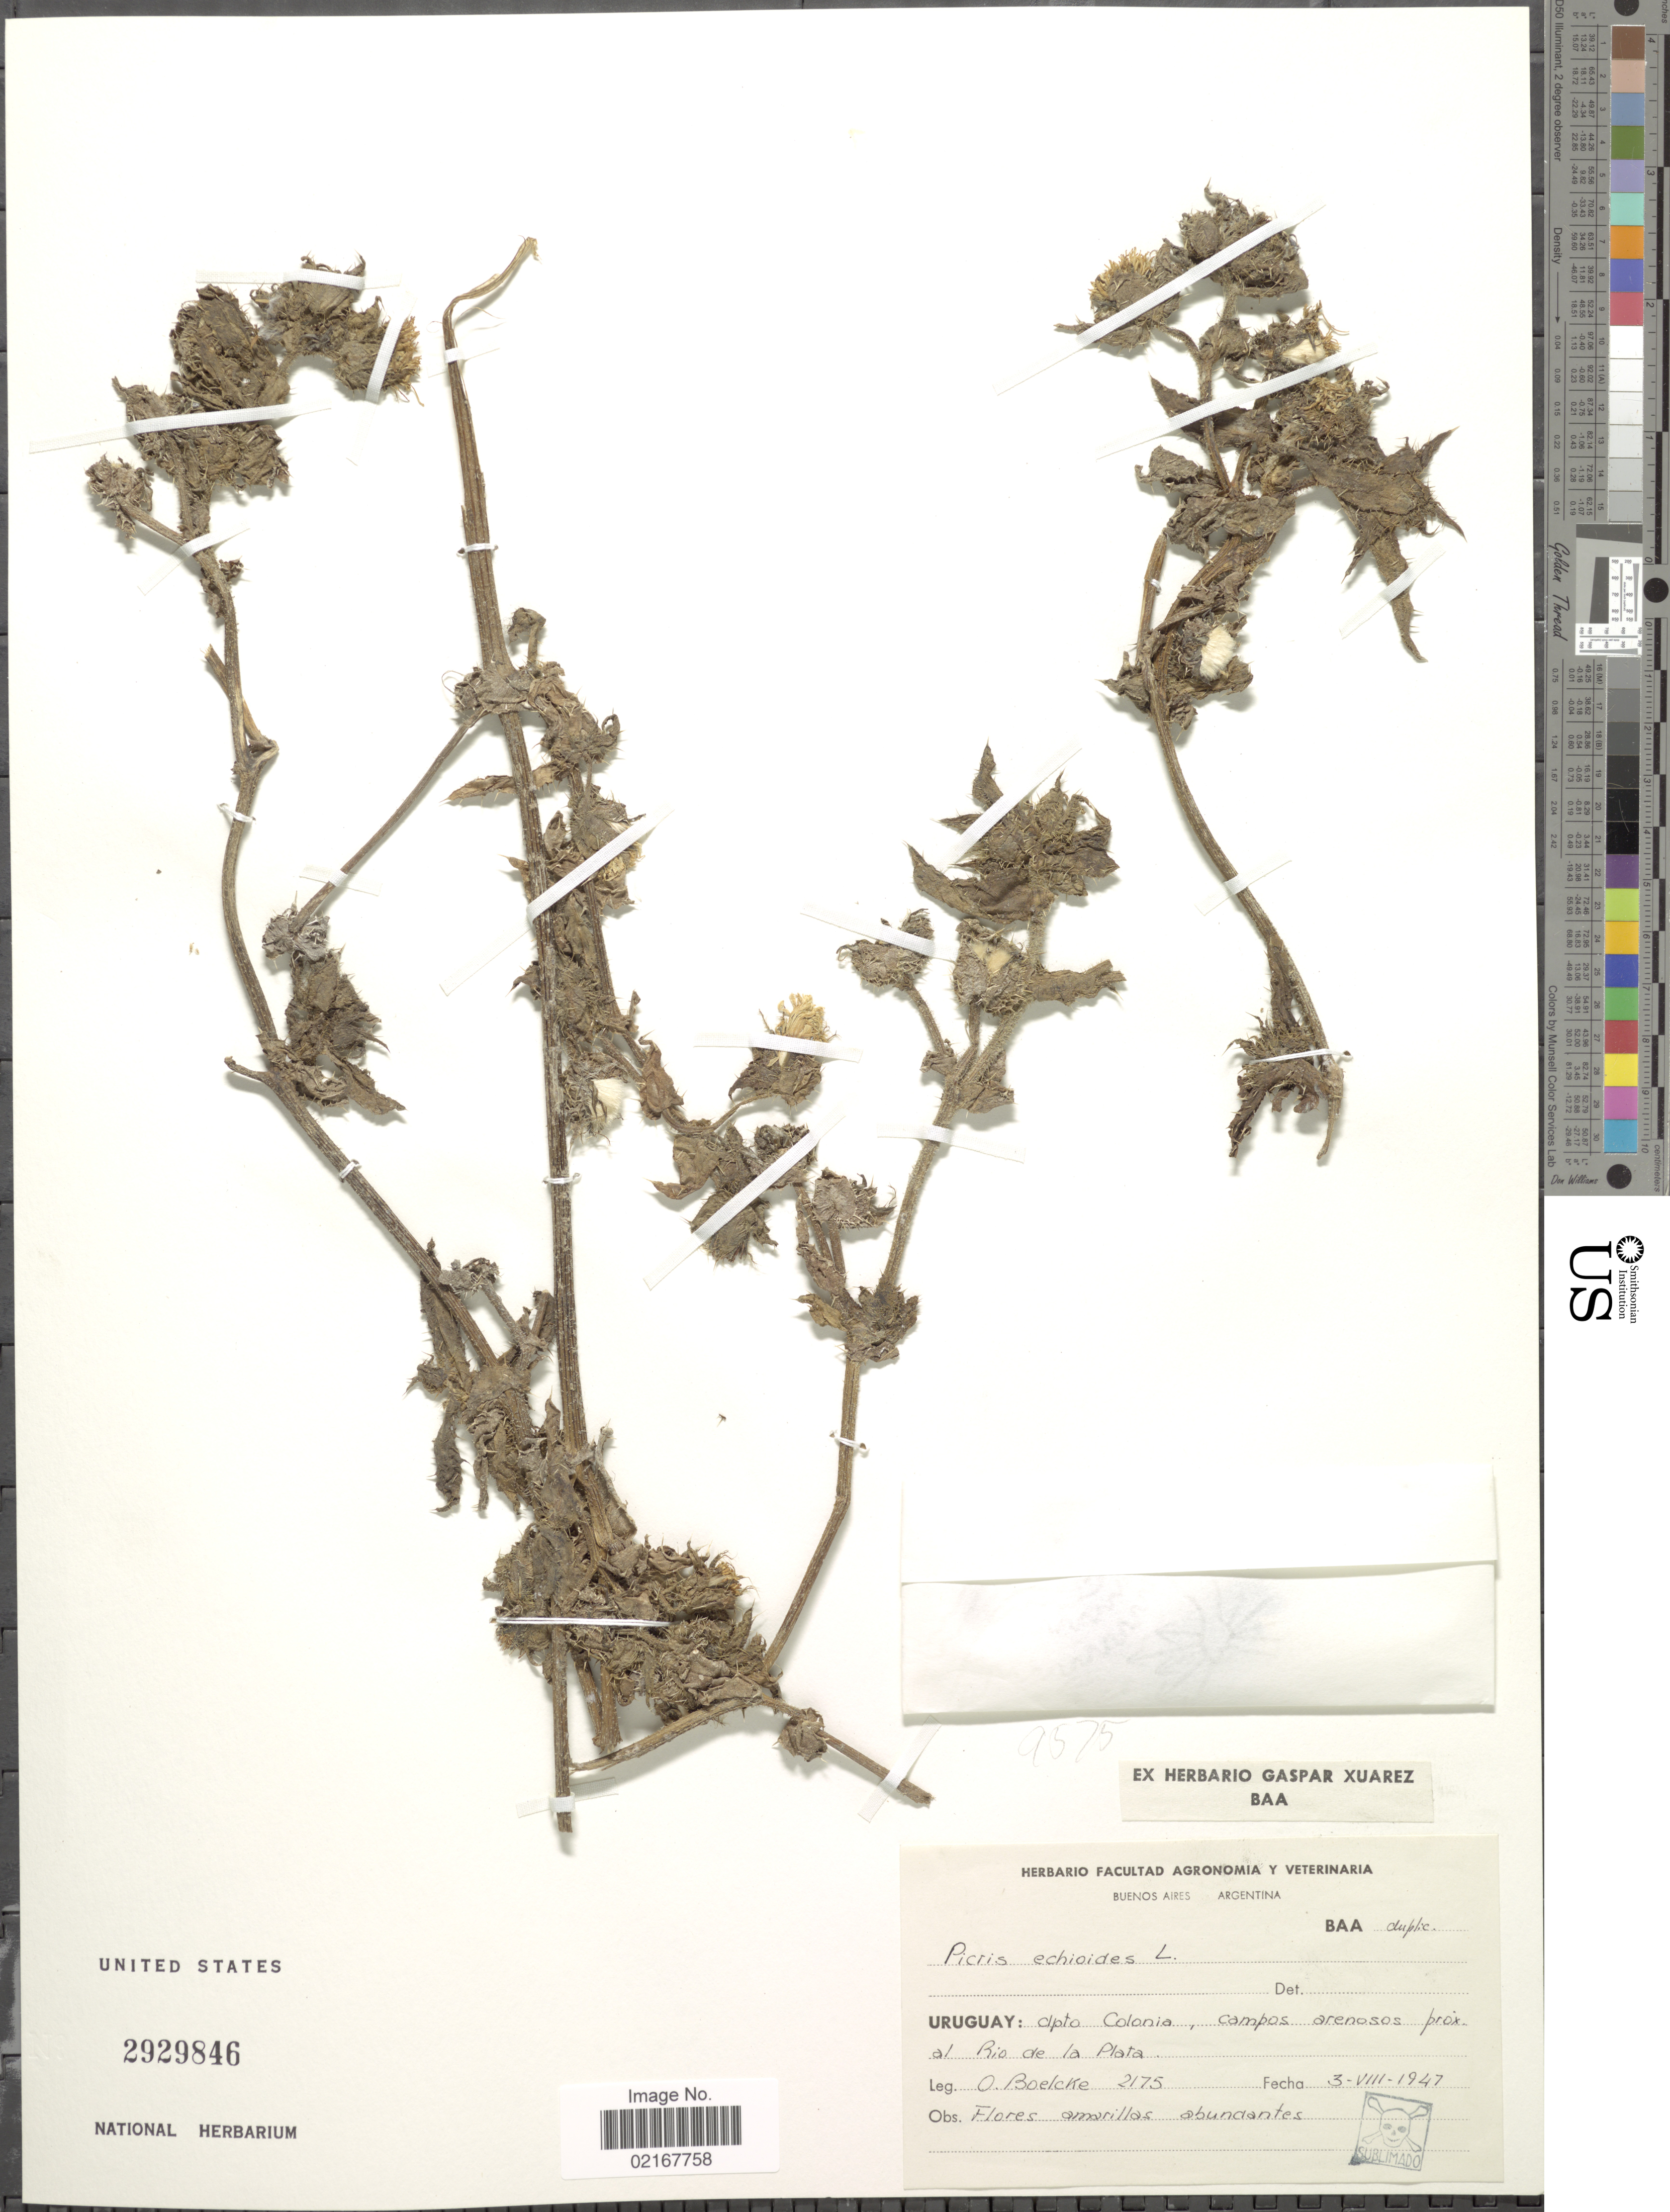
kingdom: Plantae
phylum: Tracheophyta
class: Magnoliopsida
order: Asterales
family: Asteraceae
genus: Helminthotheca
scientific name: Helminthotheca echioides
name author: (L.) Holub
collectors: O. Boelcke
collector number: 2175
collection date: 1947-08-03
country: Uruguay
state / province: Colonia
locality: Proxal Rio de la Plata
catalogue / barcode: US 2929846